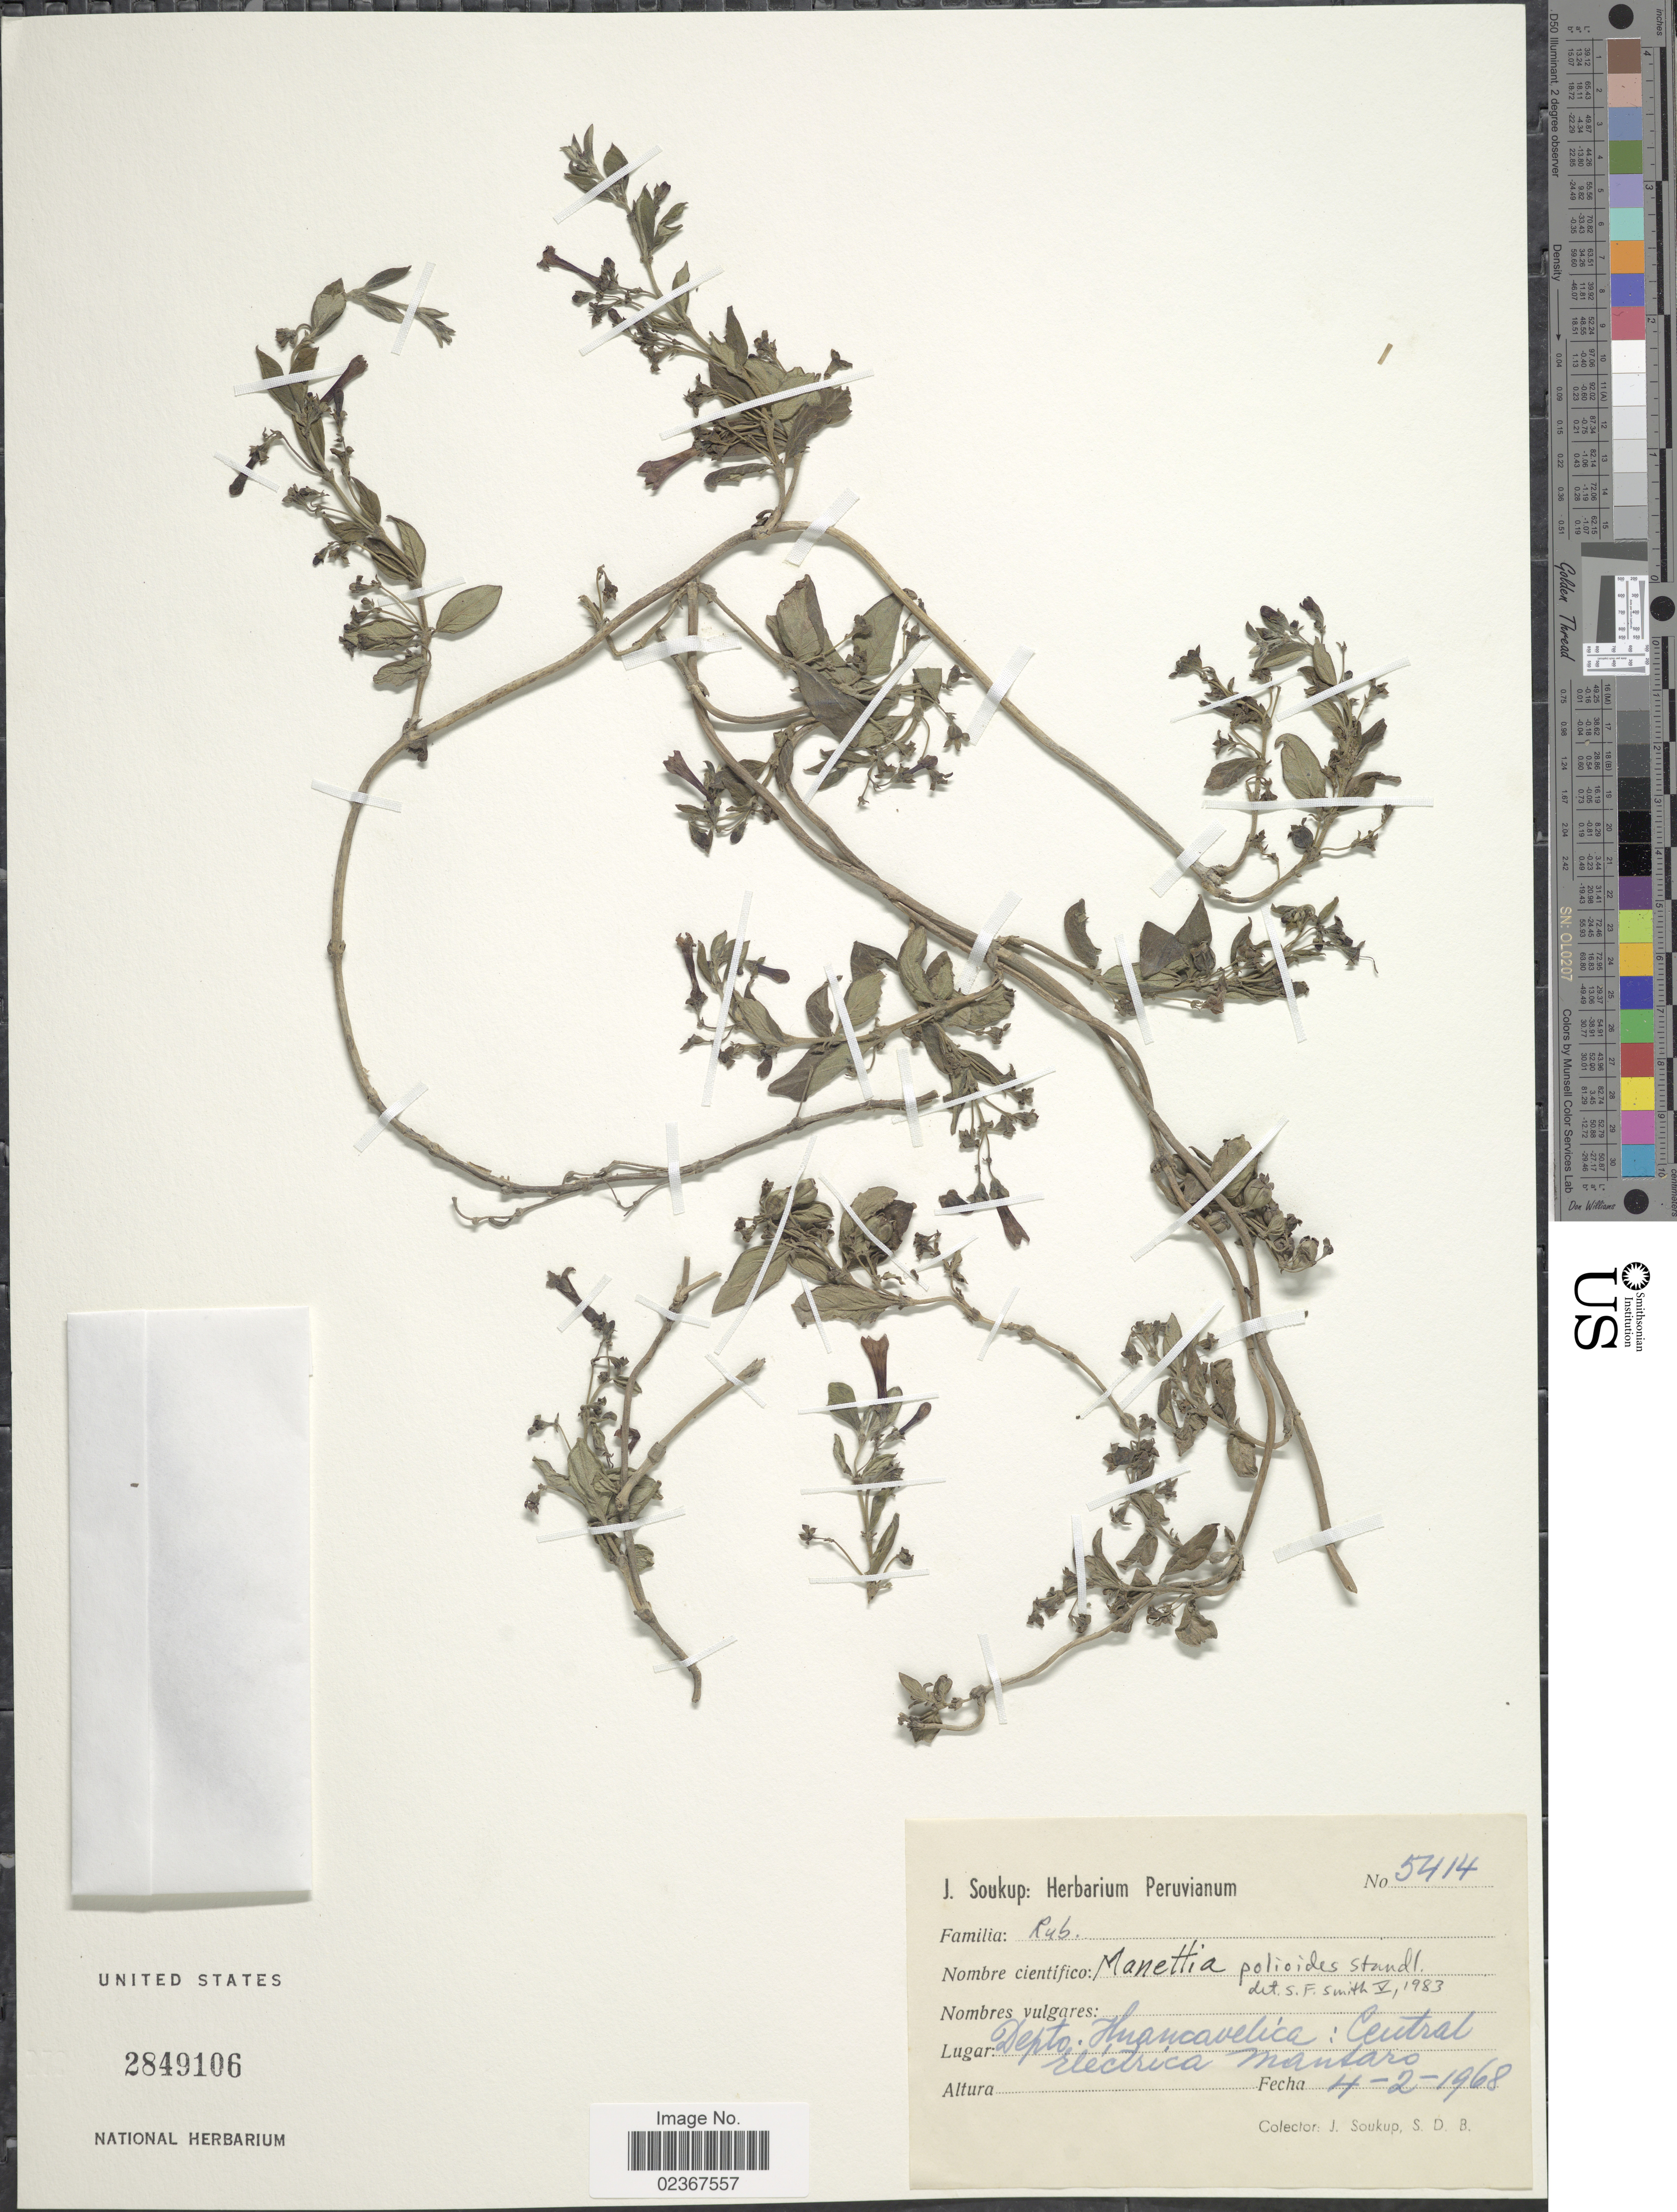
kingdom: Plantae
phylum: Tracheophyta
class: Magnoliopsida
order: Gentianales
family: Rubiaceae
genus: Manettia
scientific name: Manettia poliodes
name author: Standl.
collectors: J. Soukup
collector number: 5414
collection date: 1968-02-04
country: Peru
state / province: Huancavelica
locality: Depto. Huancavelica: Central Eléctrica Mansaro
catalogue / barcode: US 2849106